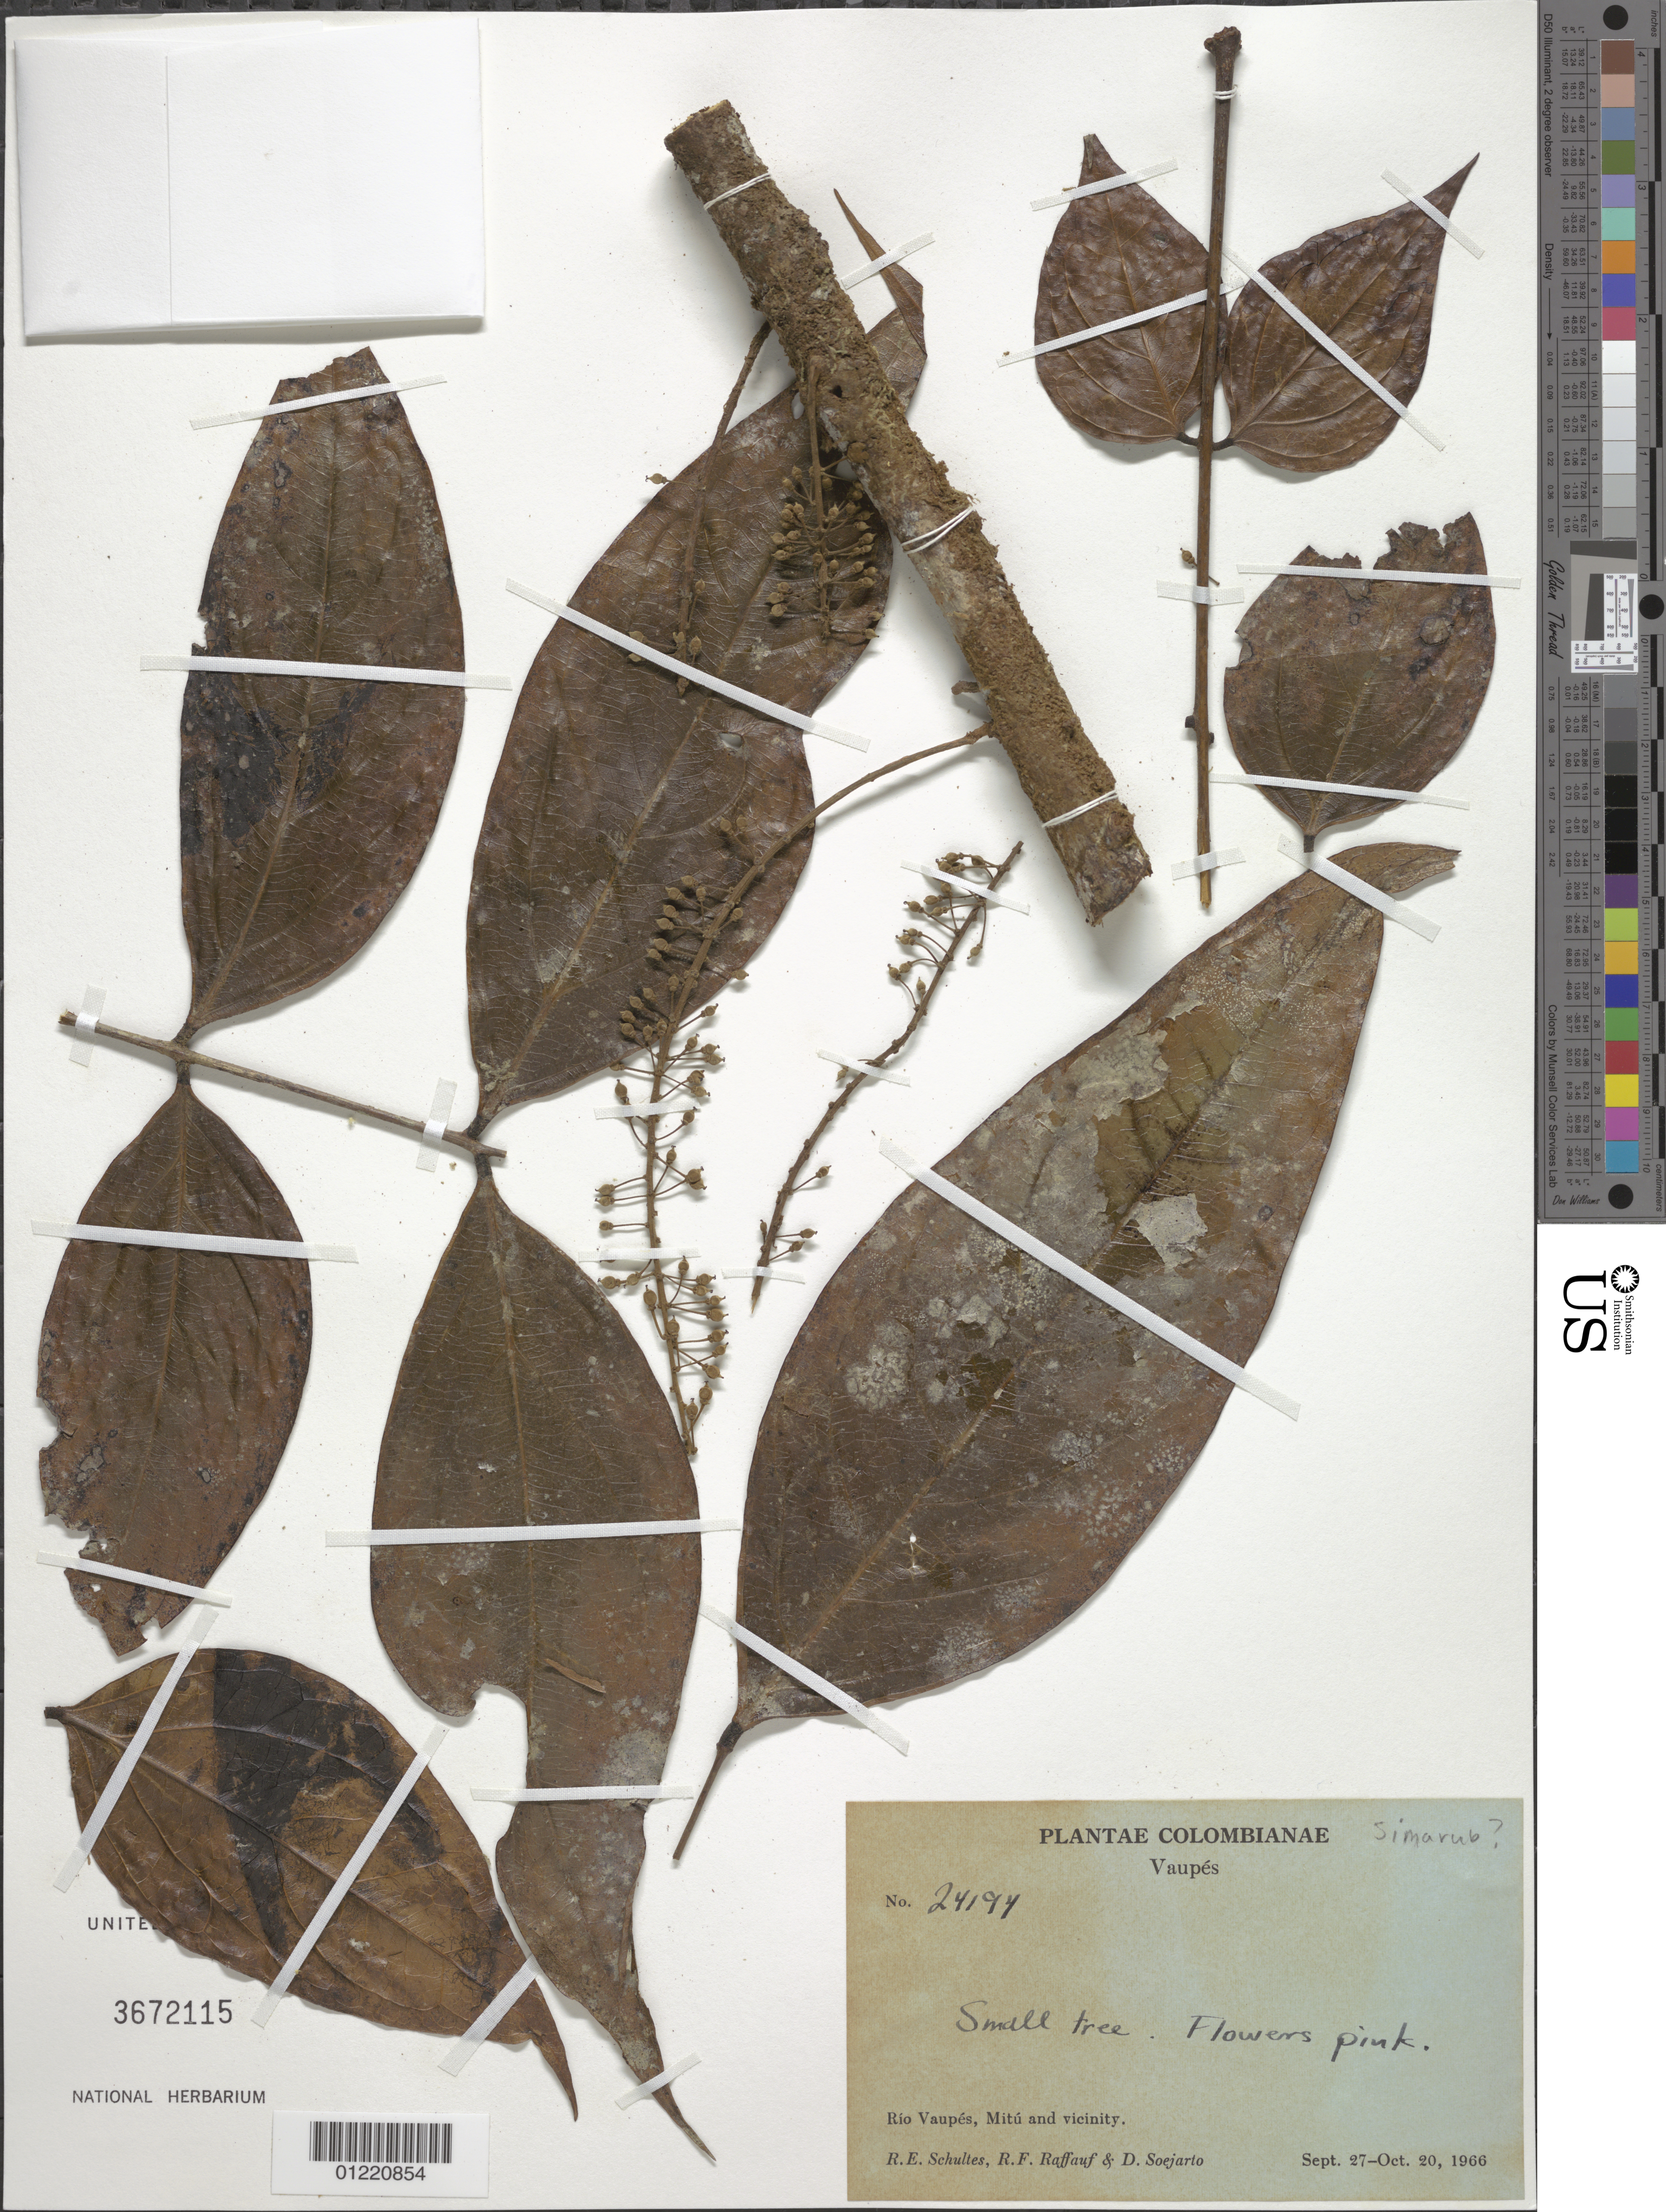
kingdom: Plantae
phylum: Tracheophyta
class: Magnoliopsida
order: Sapindales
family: Simaroubaceae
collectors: R. E. Schultes, R. Raffauf & D. Soejarto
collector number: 24194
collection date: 1966-09-27/1966-10-20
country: Colombia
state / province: Vaupés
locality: Rio Vaupés, Mitú and vicinity.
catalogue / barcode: US 3672115